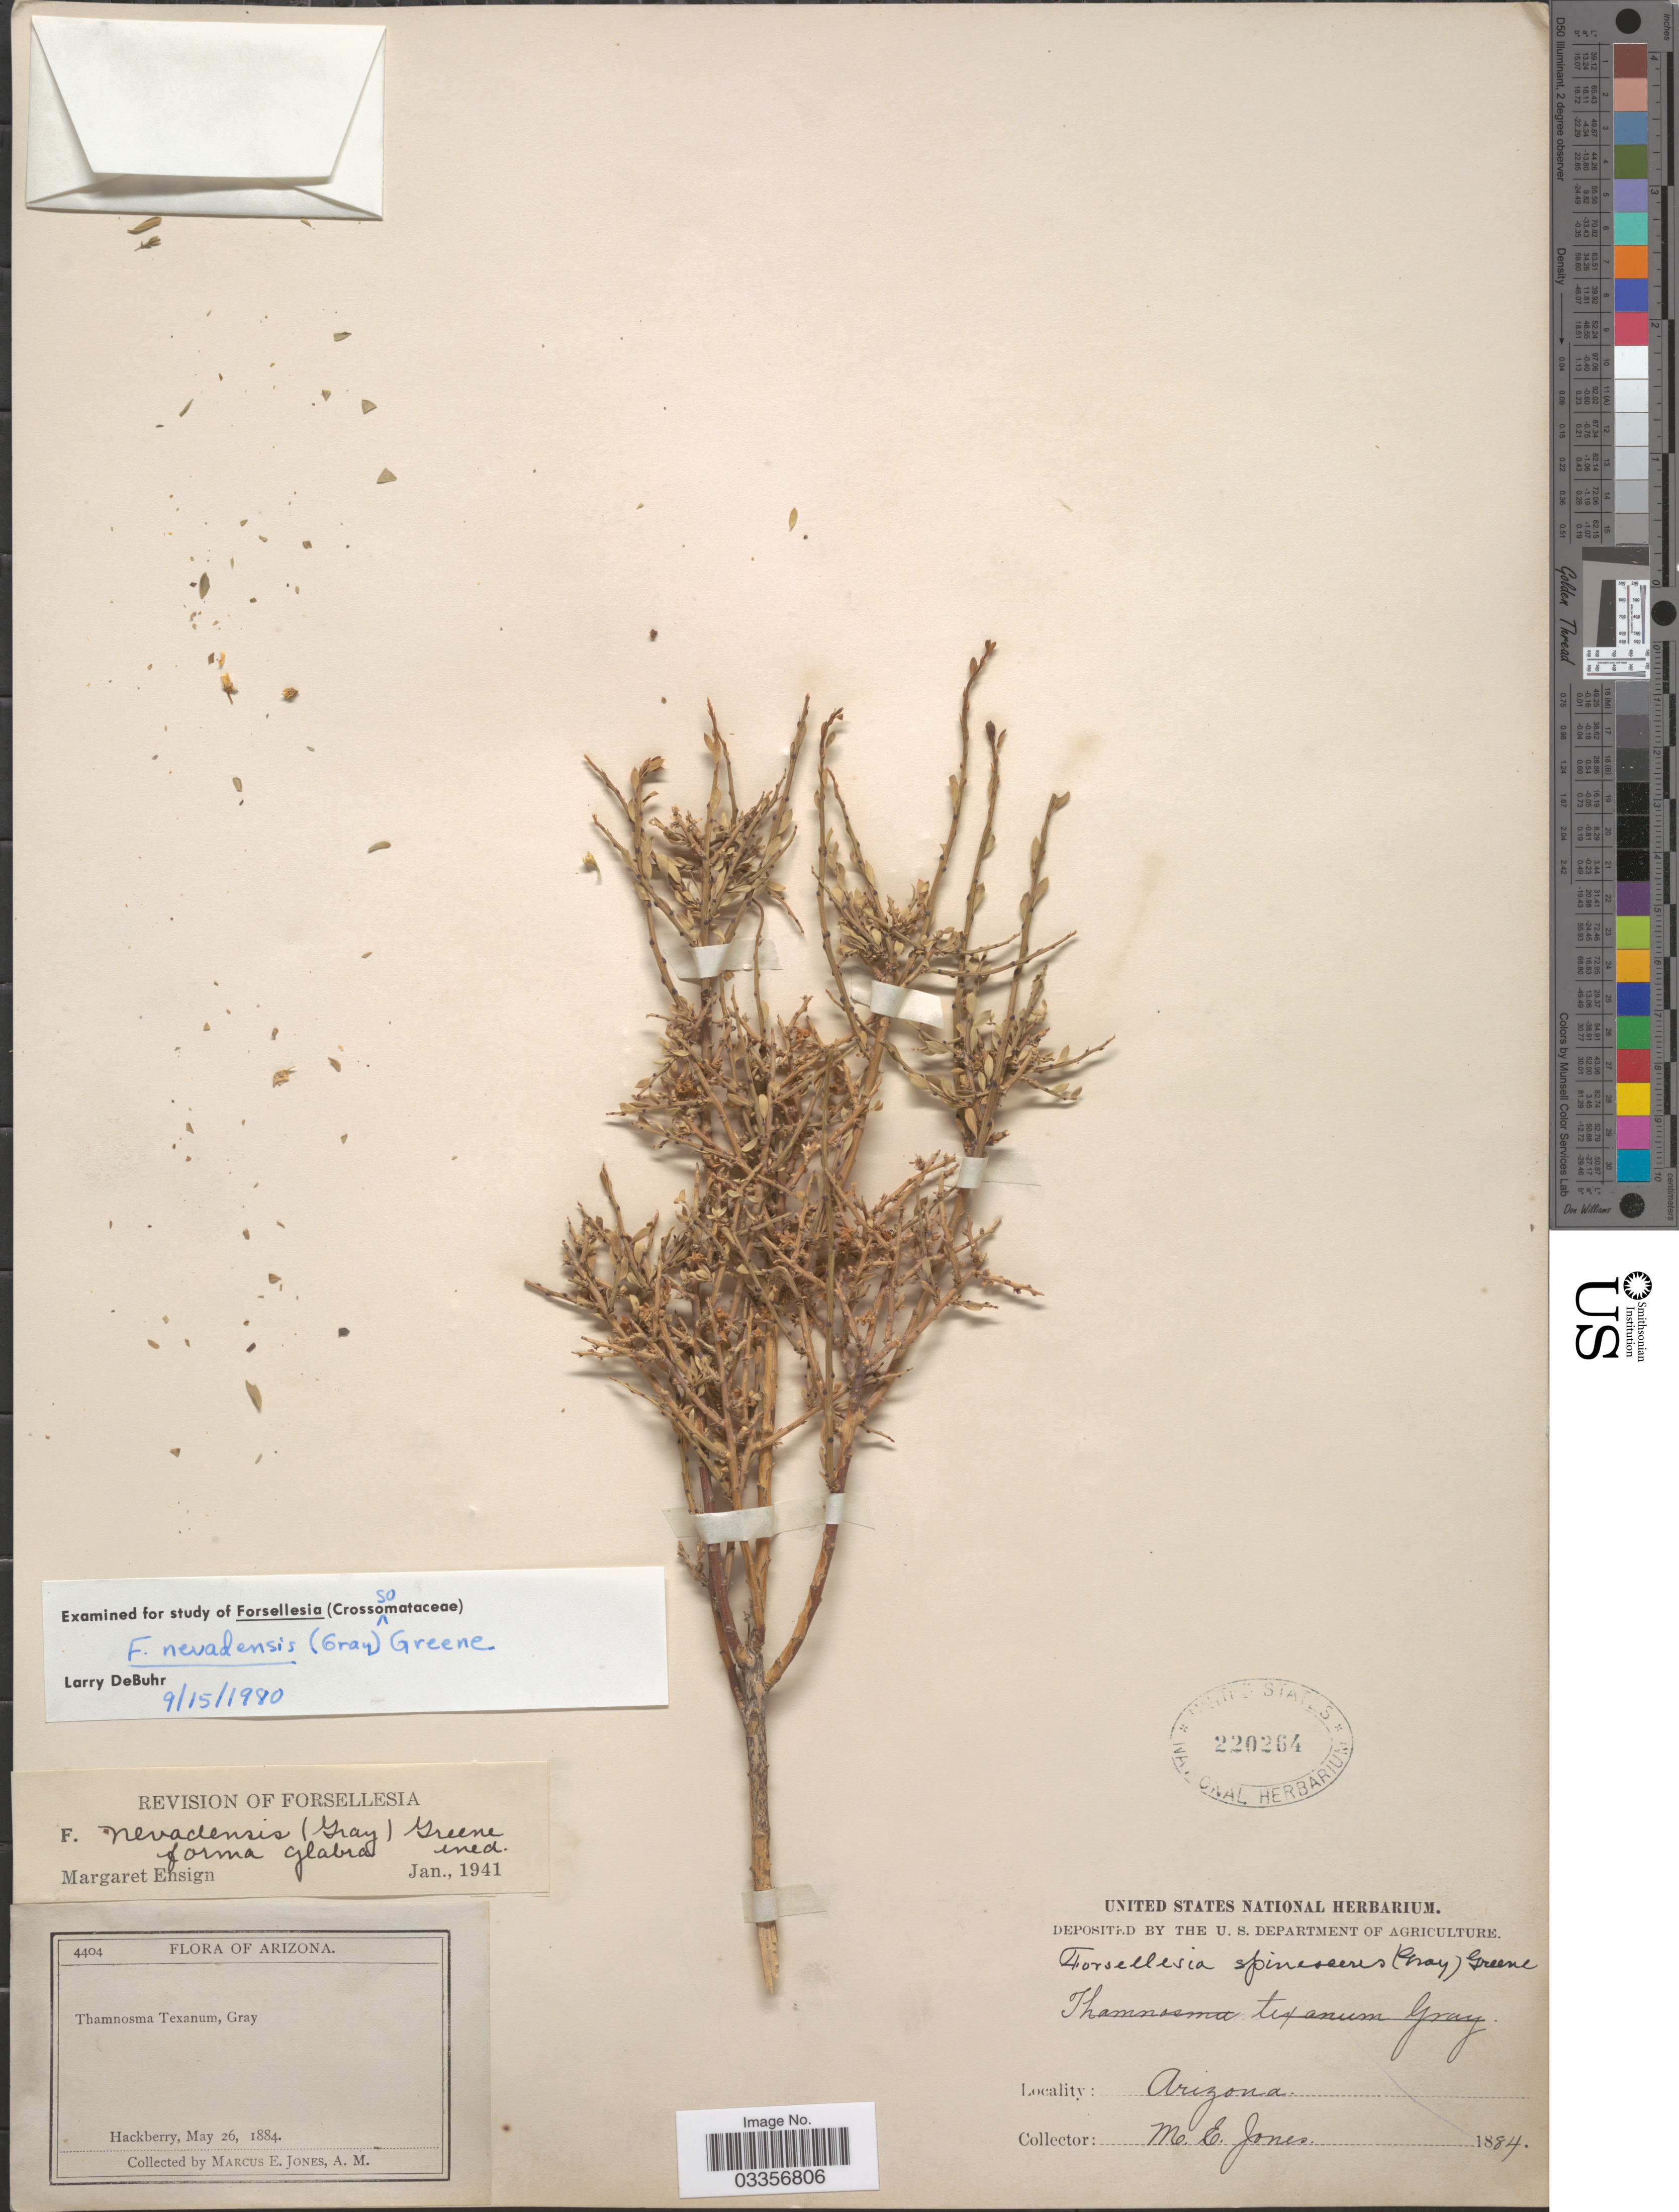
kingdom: Plantae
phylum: Tracheophyta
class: Magnoliopsida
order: Crossosomatales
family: Crossosomataceae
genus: Glossopetalon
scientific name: Glossopetalon spinescens var. aridum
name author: M.E. Jones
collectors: M. E. Jones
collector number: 4404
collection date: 1884-05-26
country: United States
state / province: Arizona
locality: Hackberry.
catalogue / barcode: US 220264